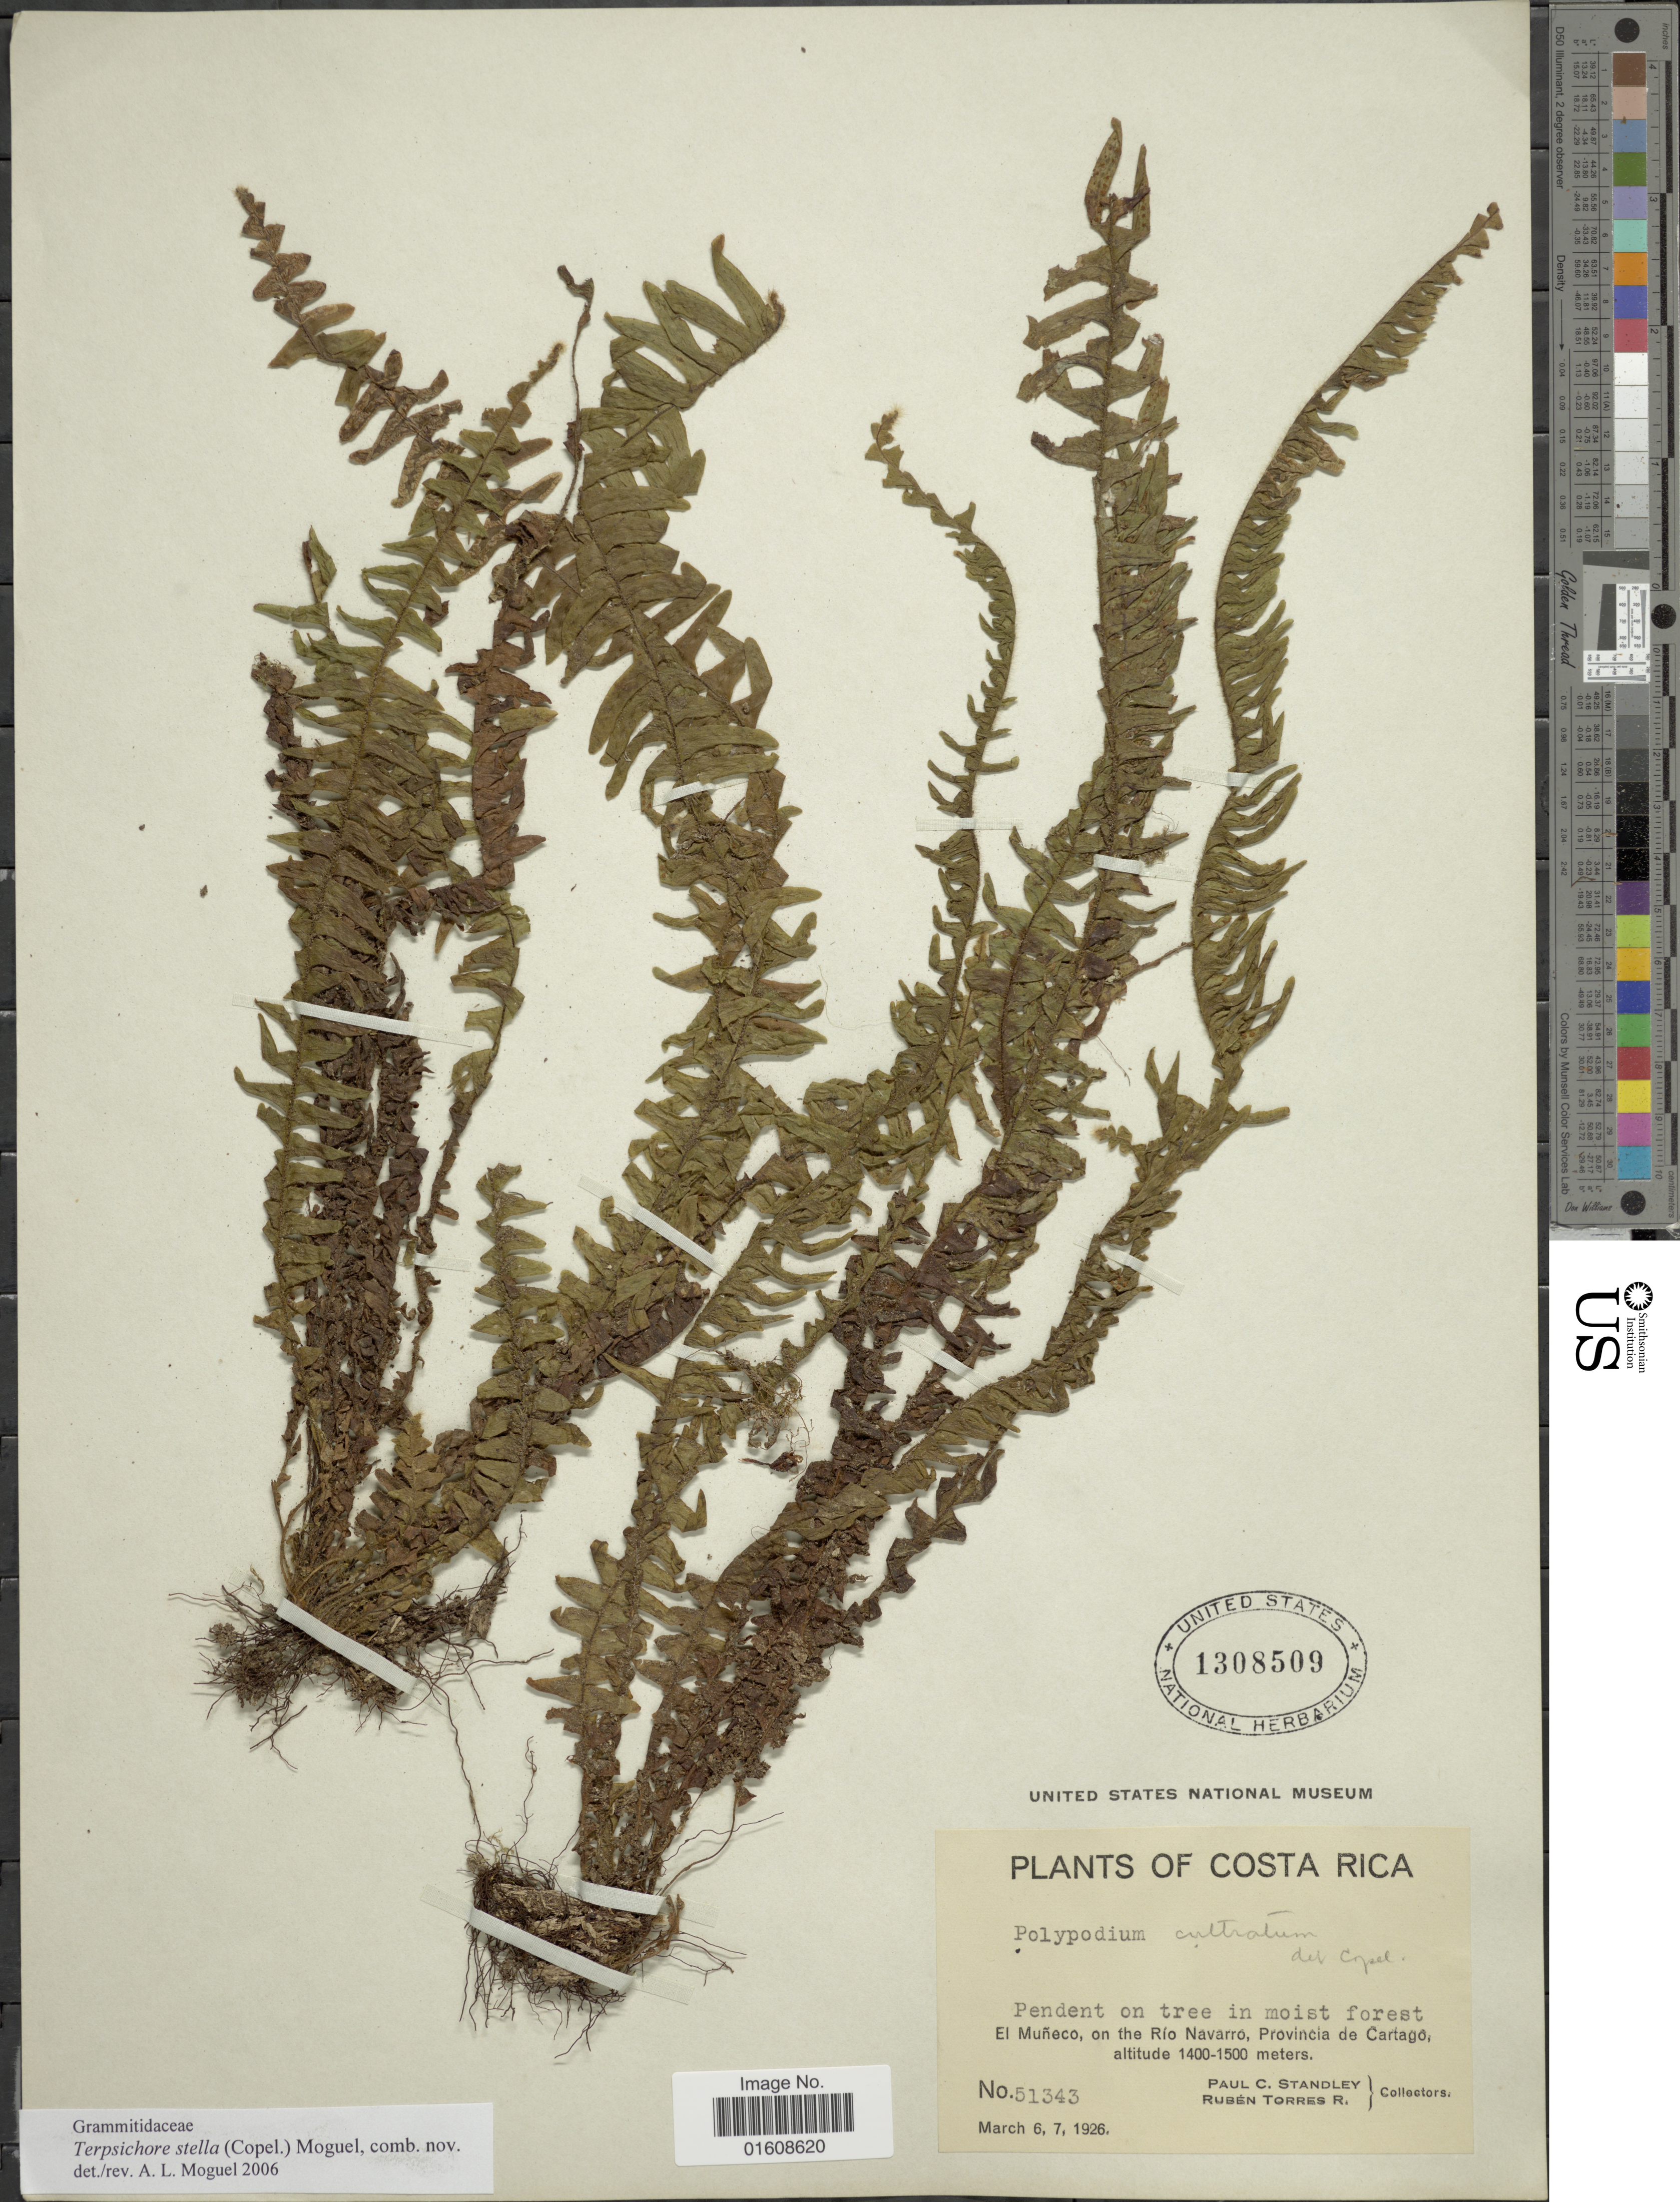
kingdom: Plantae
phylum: Tracheophyta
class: Polypodiopsida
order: Polypodiales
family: Polypodiaceae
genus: Alansmia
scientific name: Alansmia stella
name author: (Copel.) Moguel & M. Kessler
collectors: P. C. Standley & R. Torres Rojas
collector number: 51343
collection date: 1926-03-06/1926-03-07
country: Costa Rica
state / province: Cartago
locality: El Muñeco, on the Río Navarro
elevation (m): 1400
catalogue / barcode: US 1308509